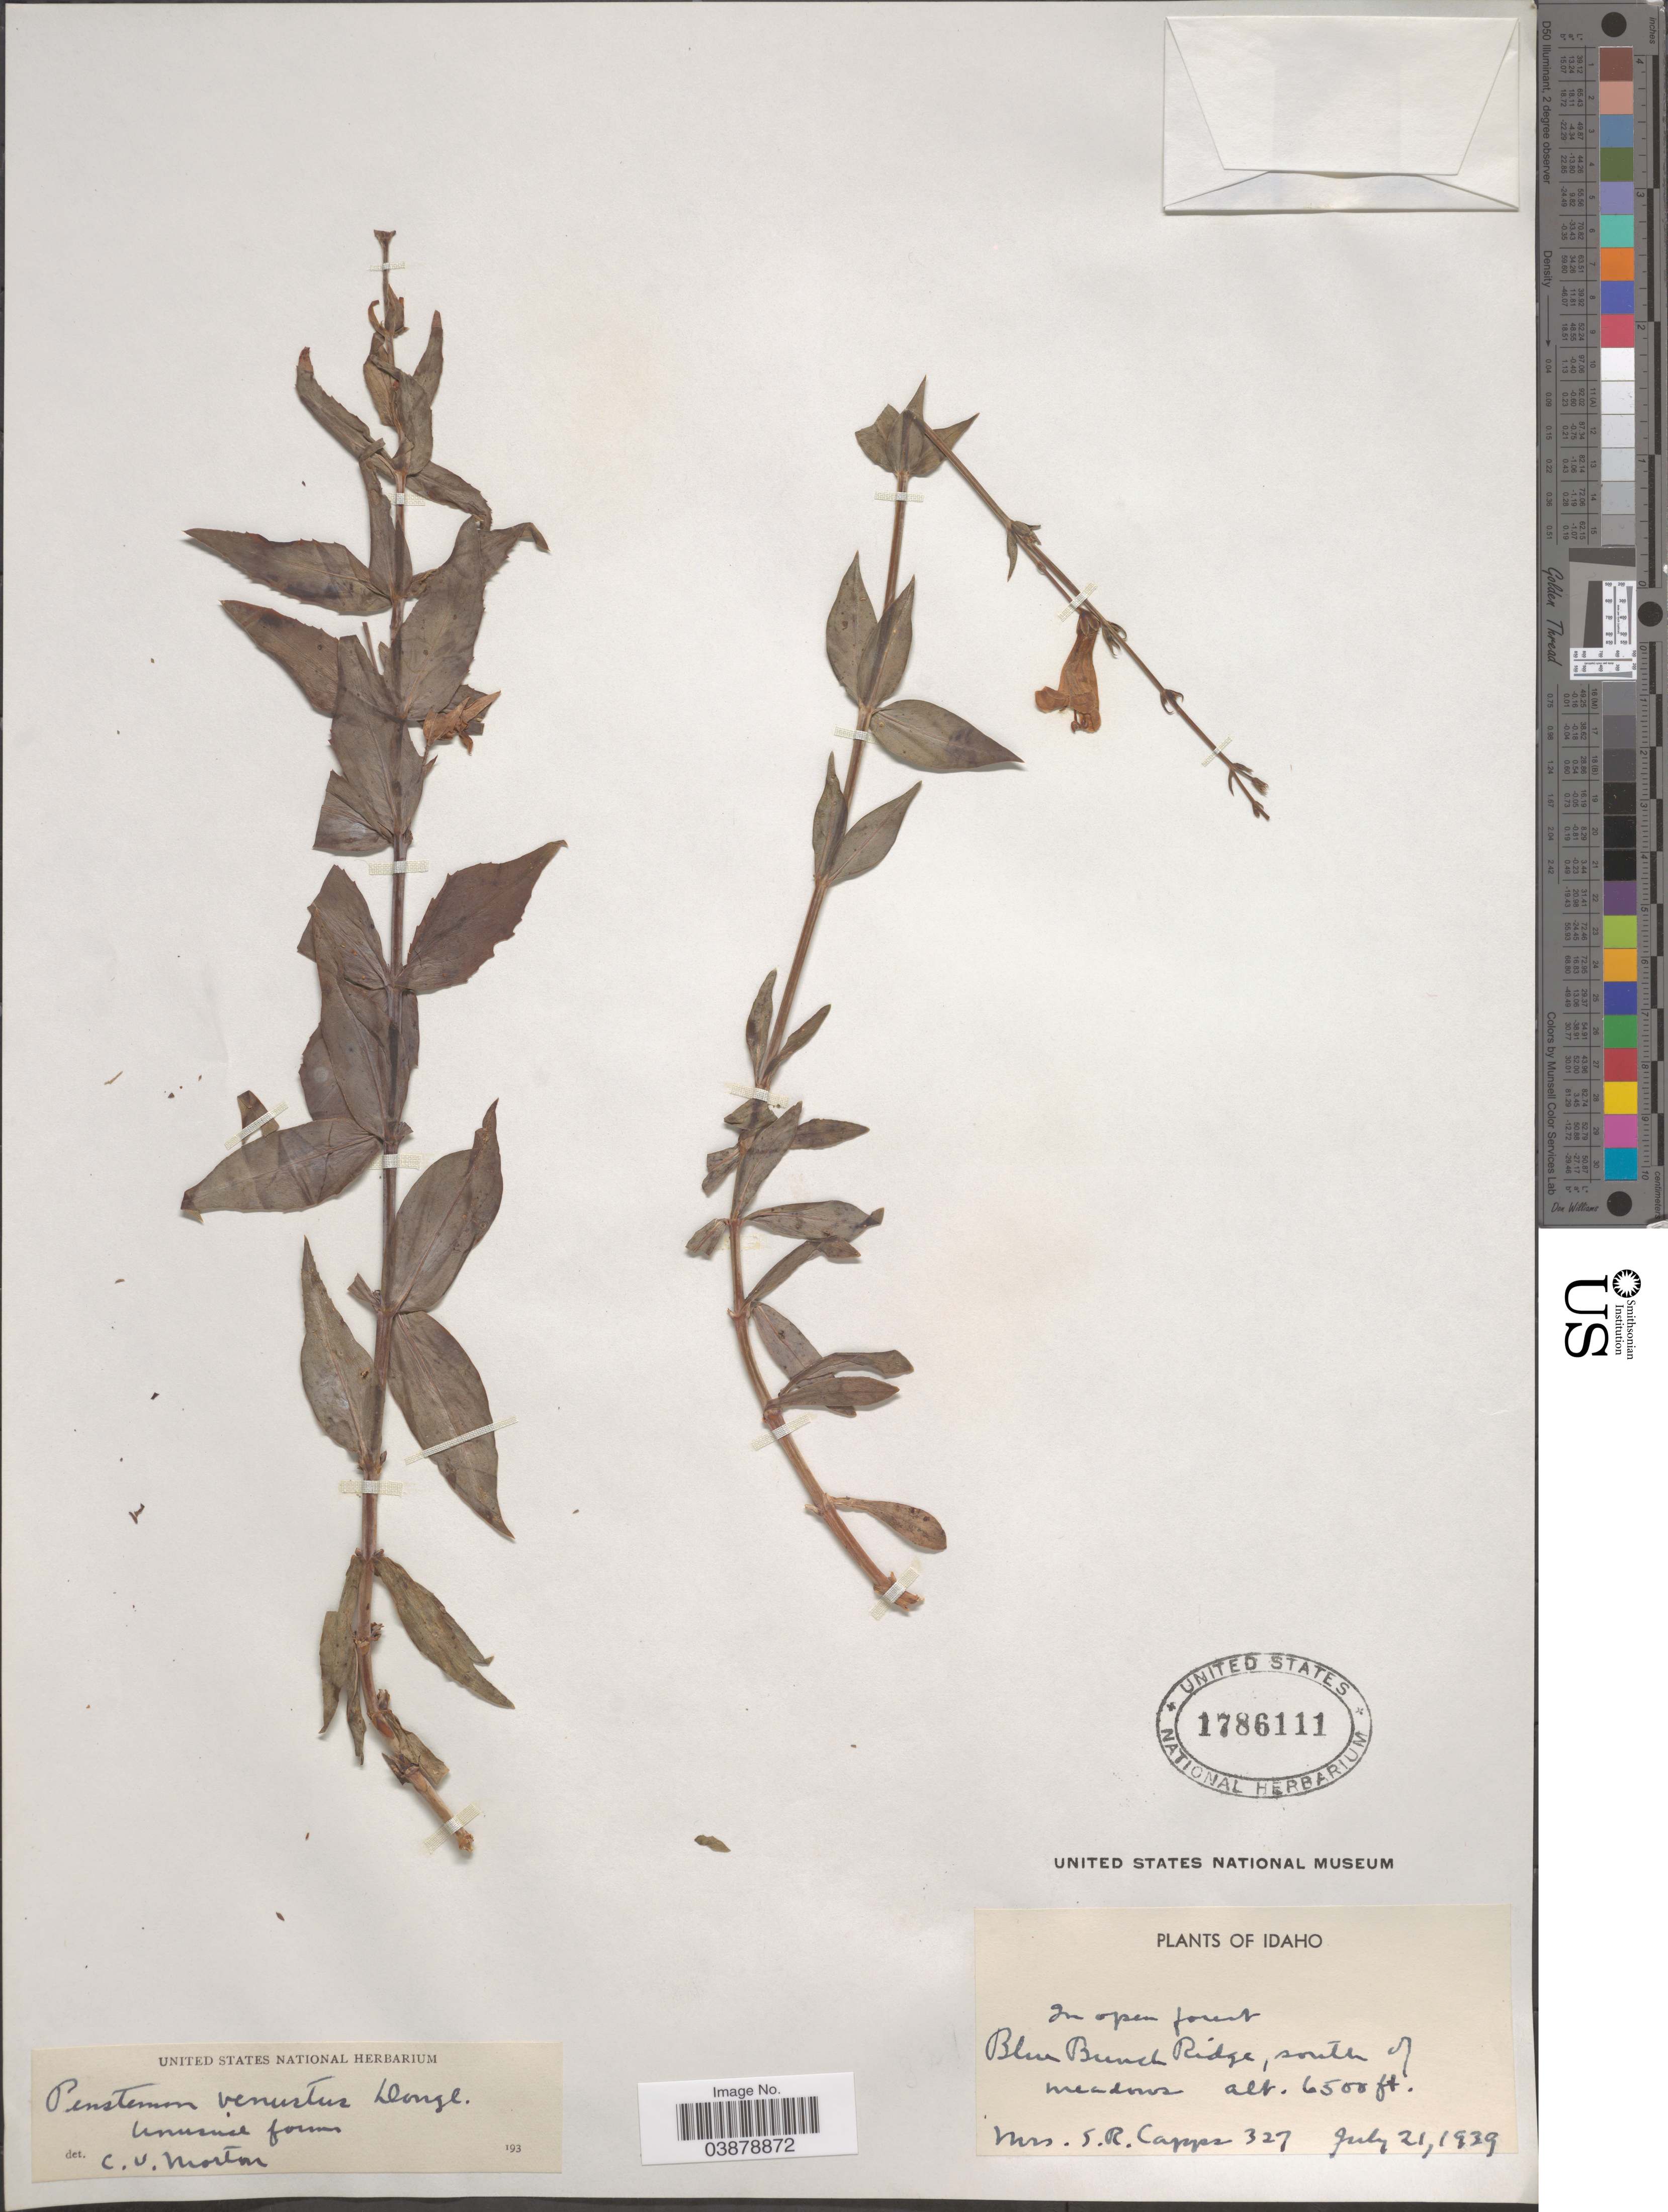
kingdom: Plantae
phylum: Tracheophyta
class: Magnoliopsida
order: Lamiales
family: Plantaginaceae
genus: Penstemon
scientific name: Penstemon venustus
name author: Douglas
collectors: S. Capps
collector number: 327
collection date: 1939-07-21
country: United States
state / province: Idaho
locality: Blue Bunch Ridge, south of meadows.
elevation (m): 1981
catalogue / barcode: US 1786111